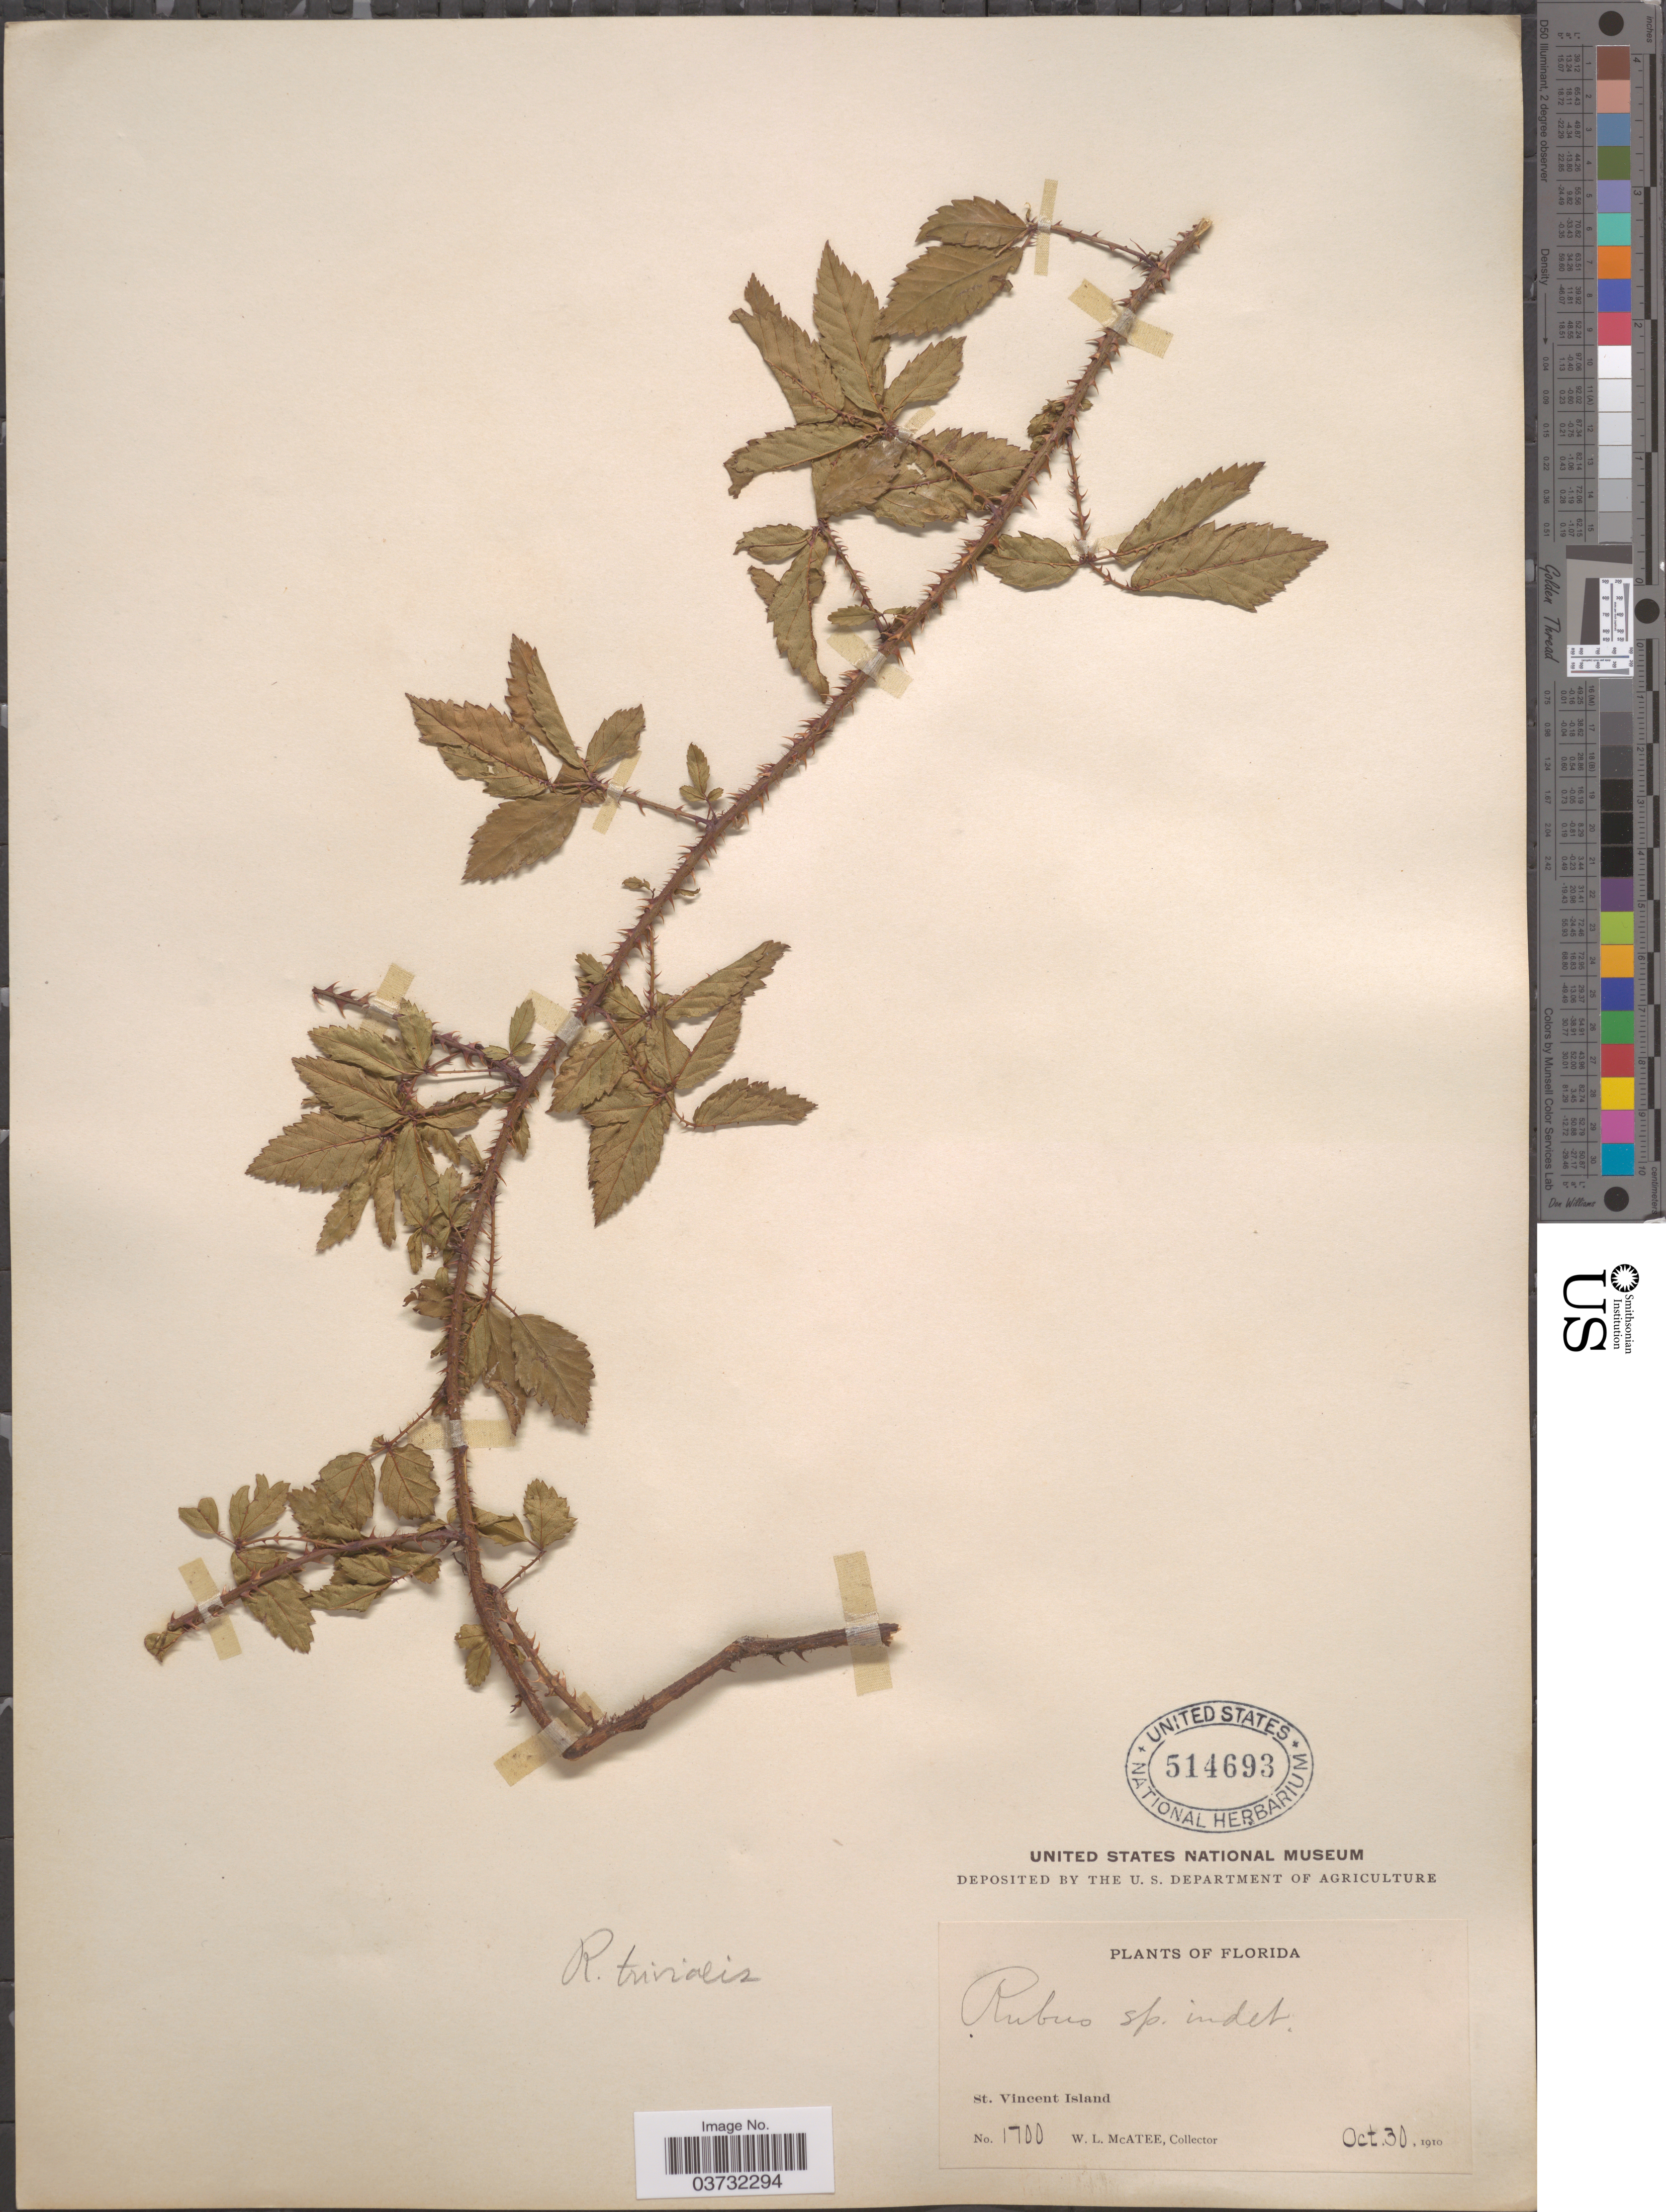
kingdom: Plantae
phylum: Tracheophyta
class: Magnoliopsida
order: Rosales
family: Rosaceae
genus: Rubus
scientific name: Rubus trivialis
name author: Michx.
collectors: W. McAtee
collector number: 1700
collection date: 1910-10-30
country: United States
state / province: Florida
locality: St. Vincent Island.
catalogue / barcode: US 514693